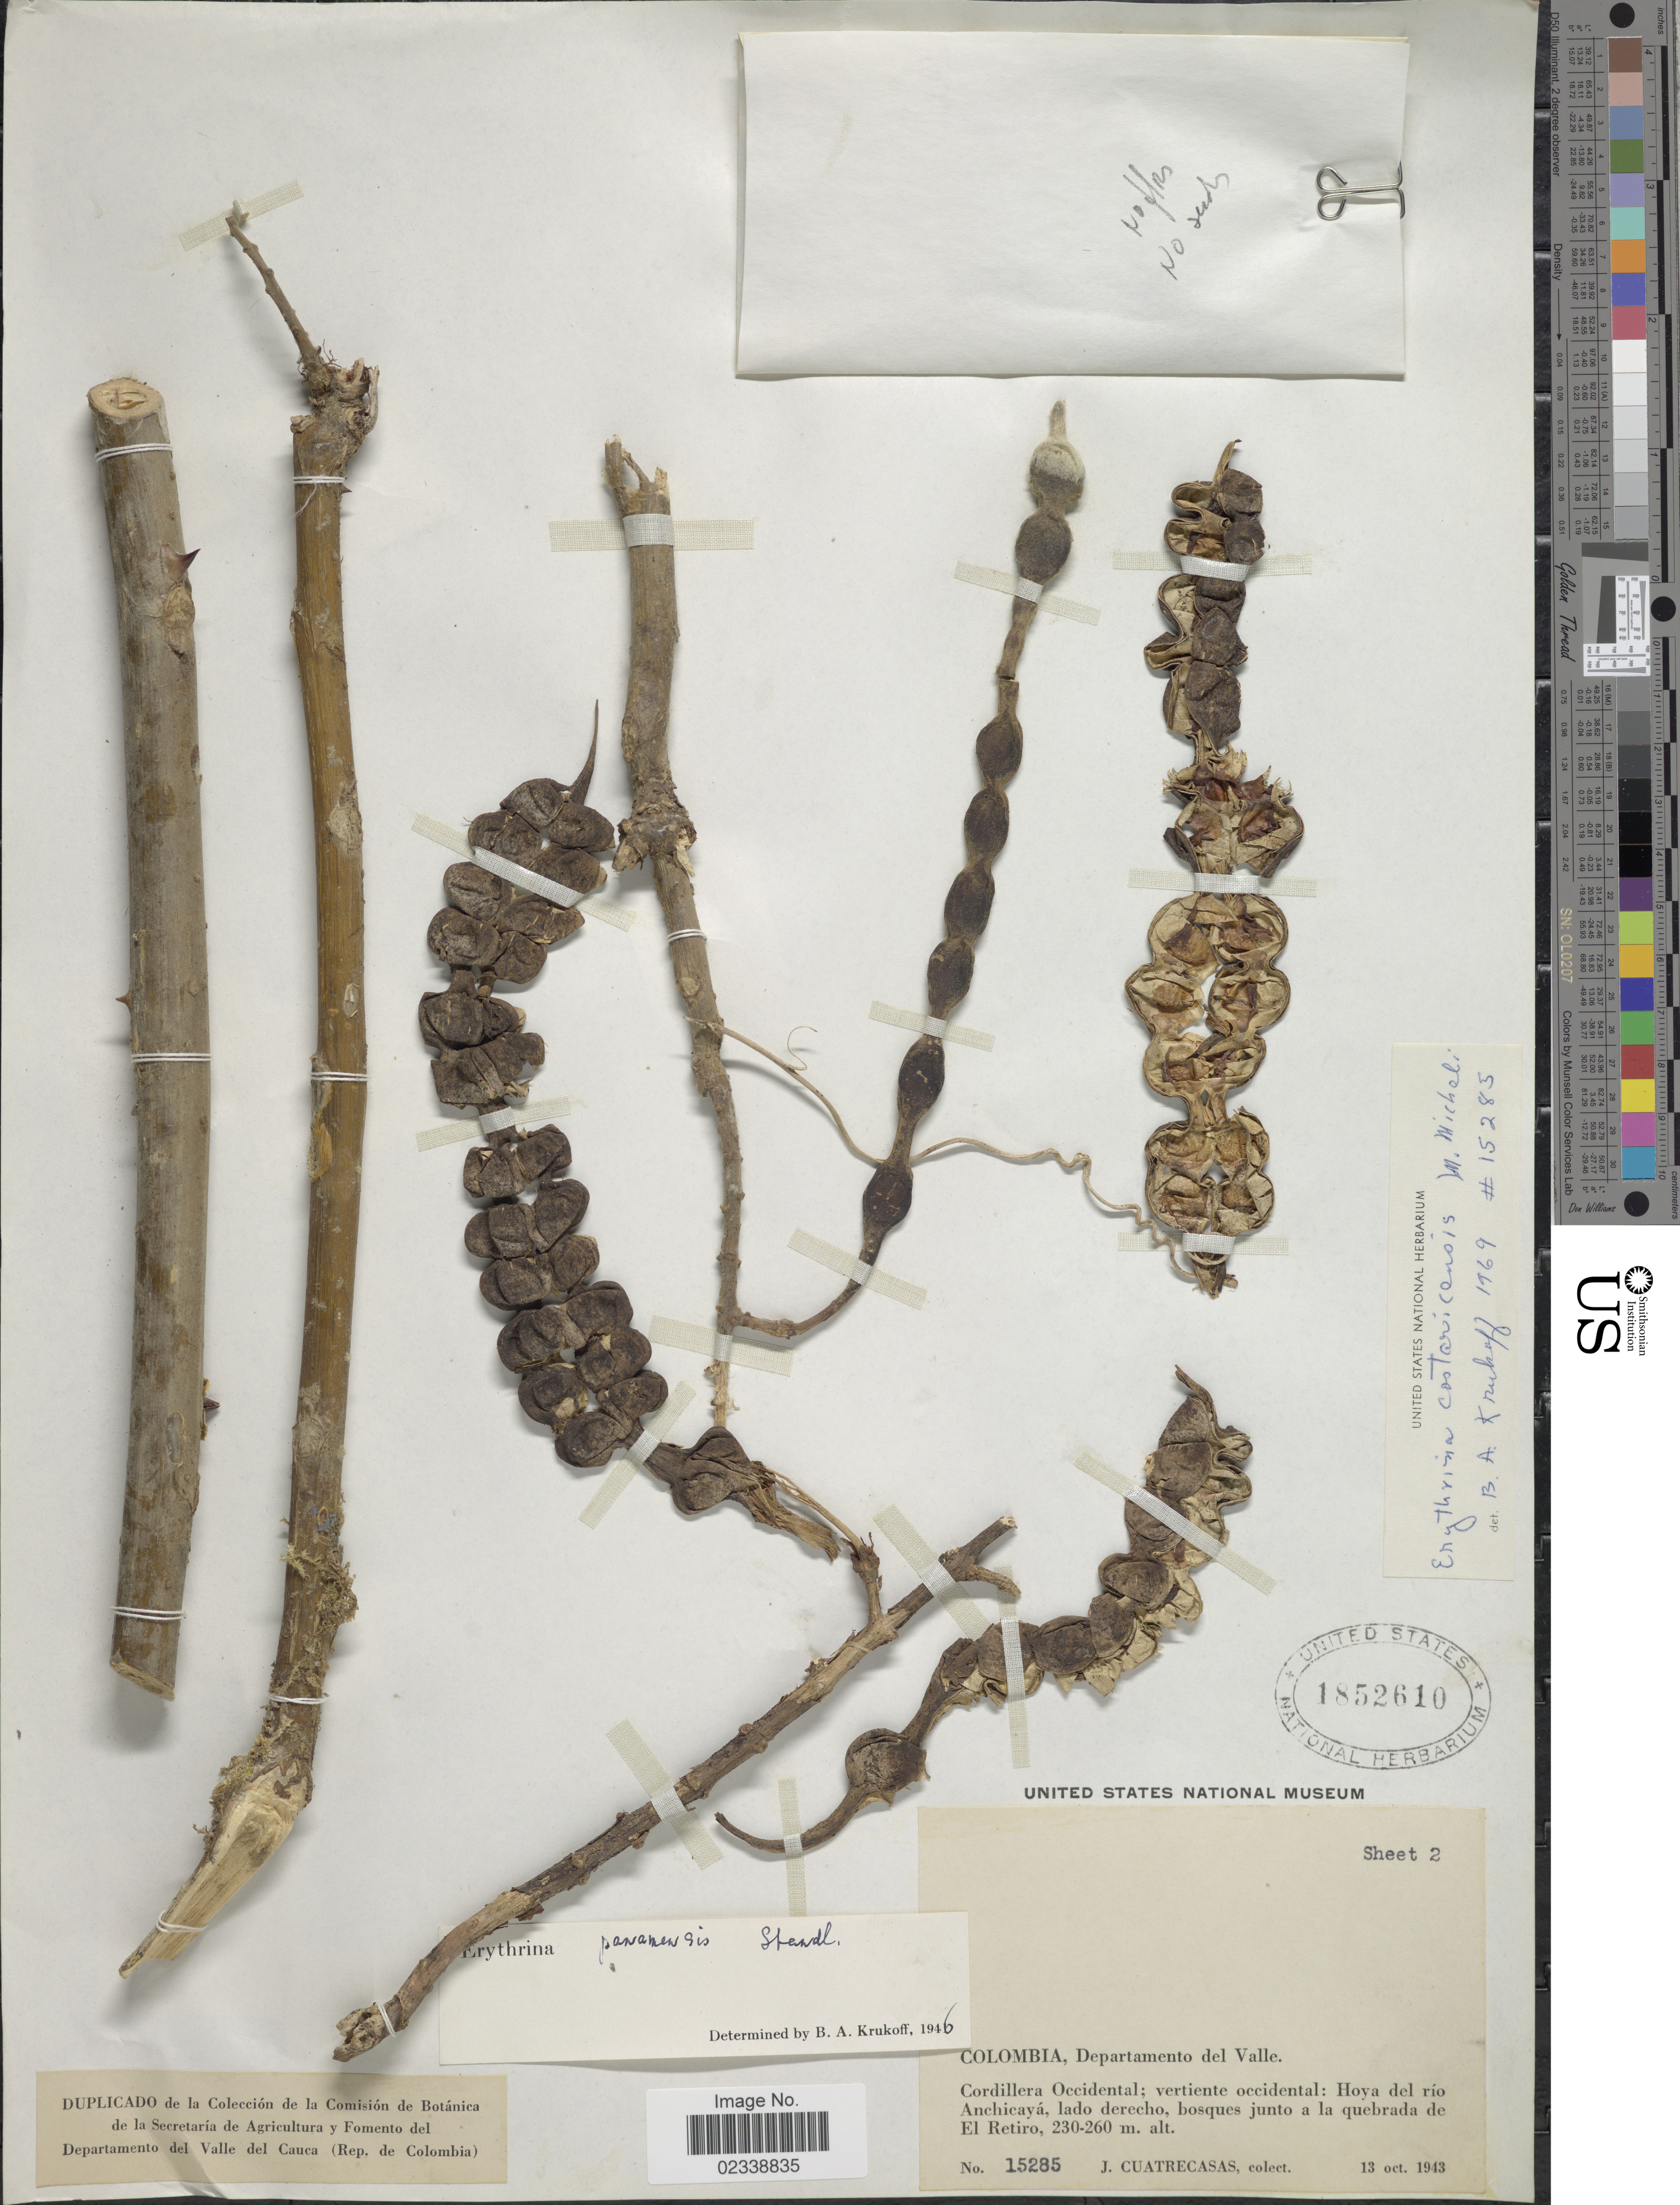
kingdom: Plantae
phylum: Tracheophyta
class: Magnoliopsida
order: Fabales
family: Fabaceae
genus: Erythrina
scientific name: Erythrina costaricensis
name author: Micheli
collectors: J. Cuatrecasas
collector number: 15285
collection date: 1943-10-13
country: Colombia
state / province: Valle del Cauca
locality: Cordillera Occidental, vertiente occidental, Hoya del rio Anchicayá, lado derecho, bosques junto a la quebrada de El Retiro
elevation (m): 230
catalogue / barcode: US 1852610